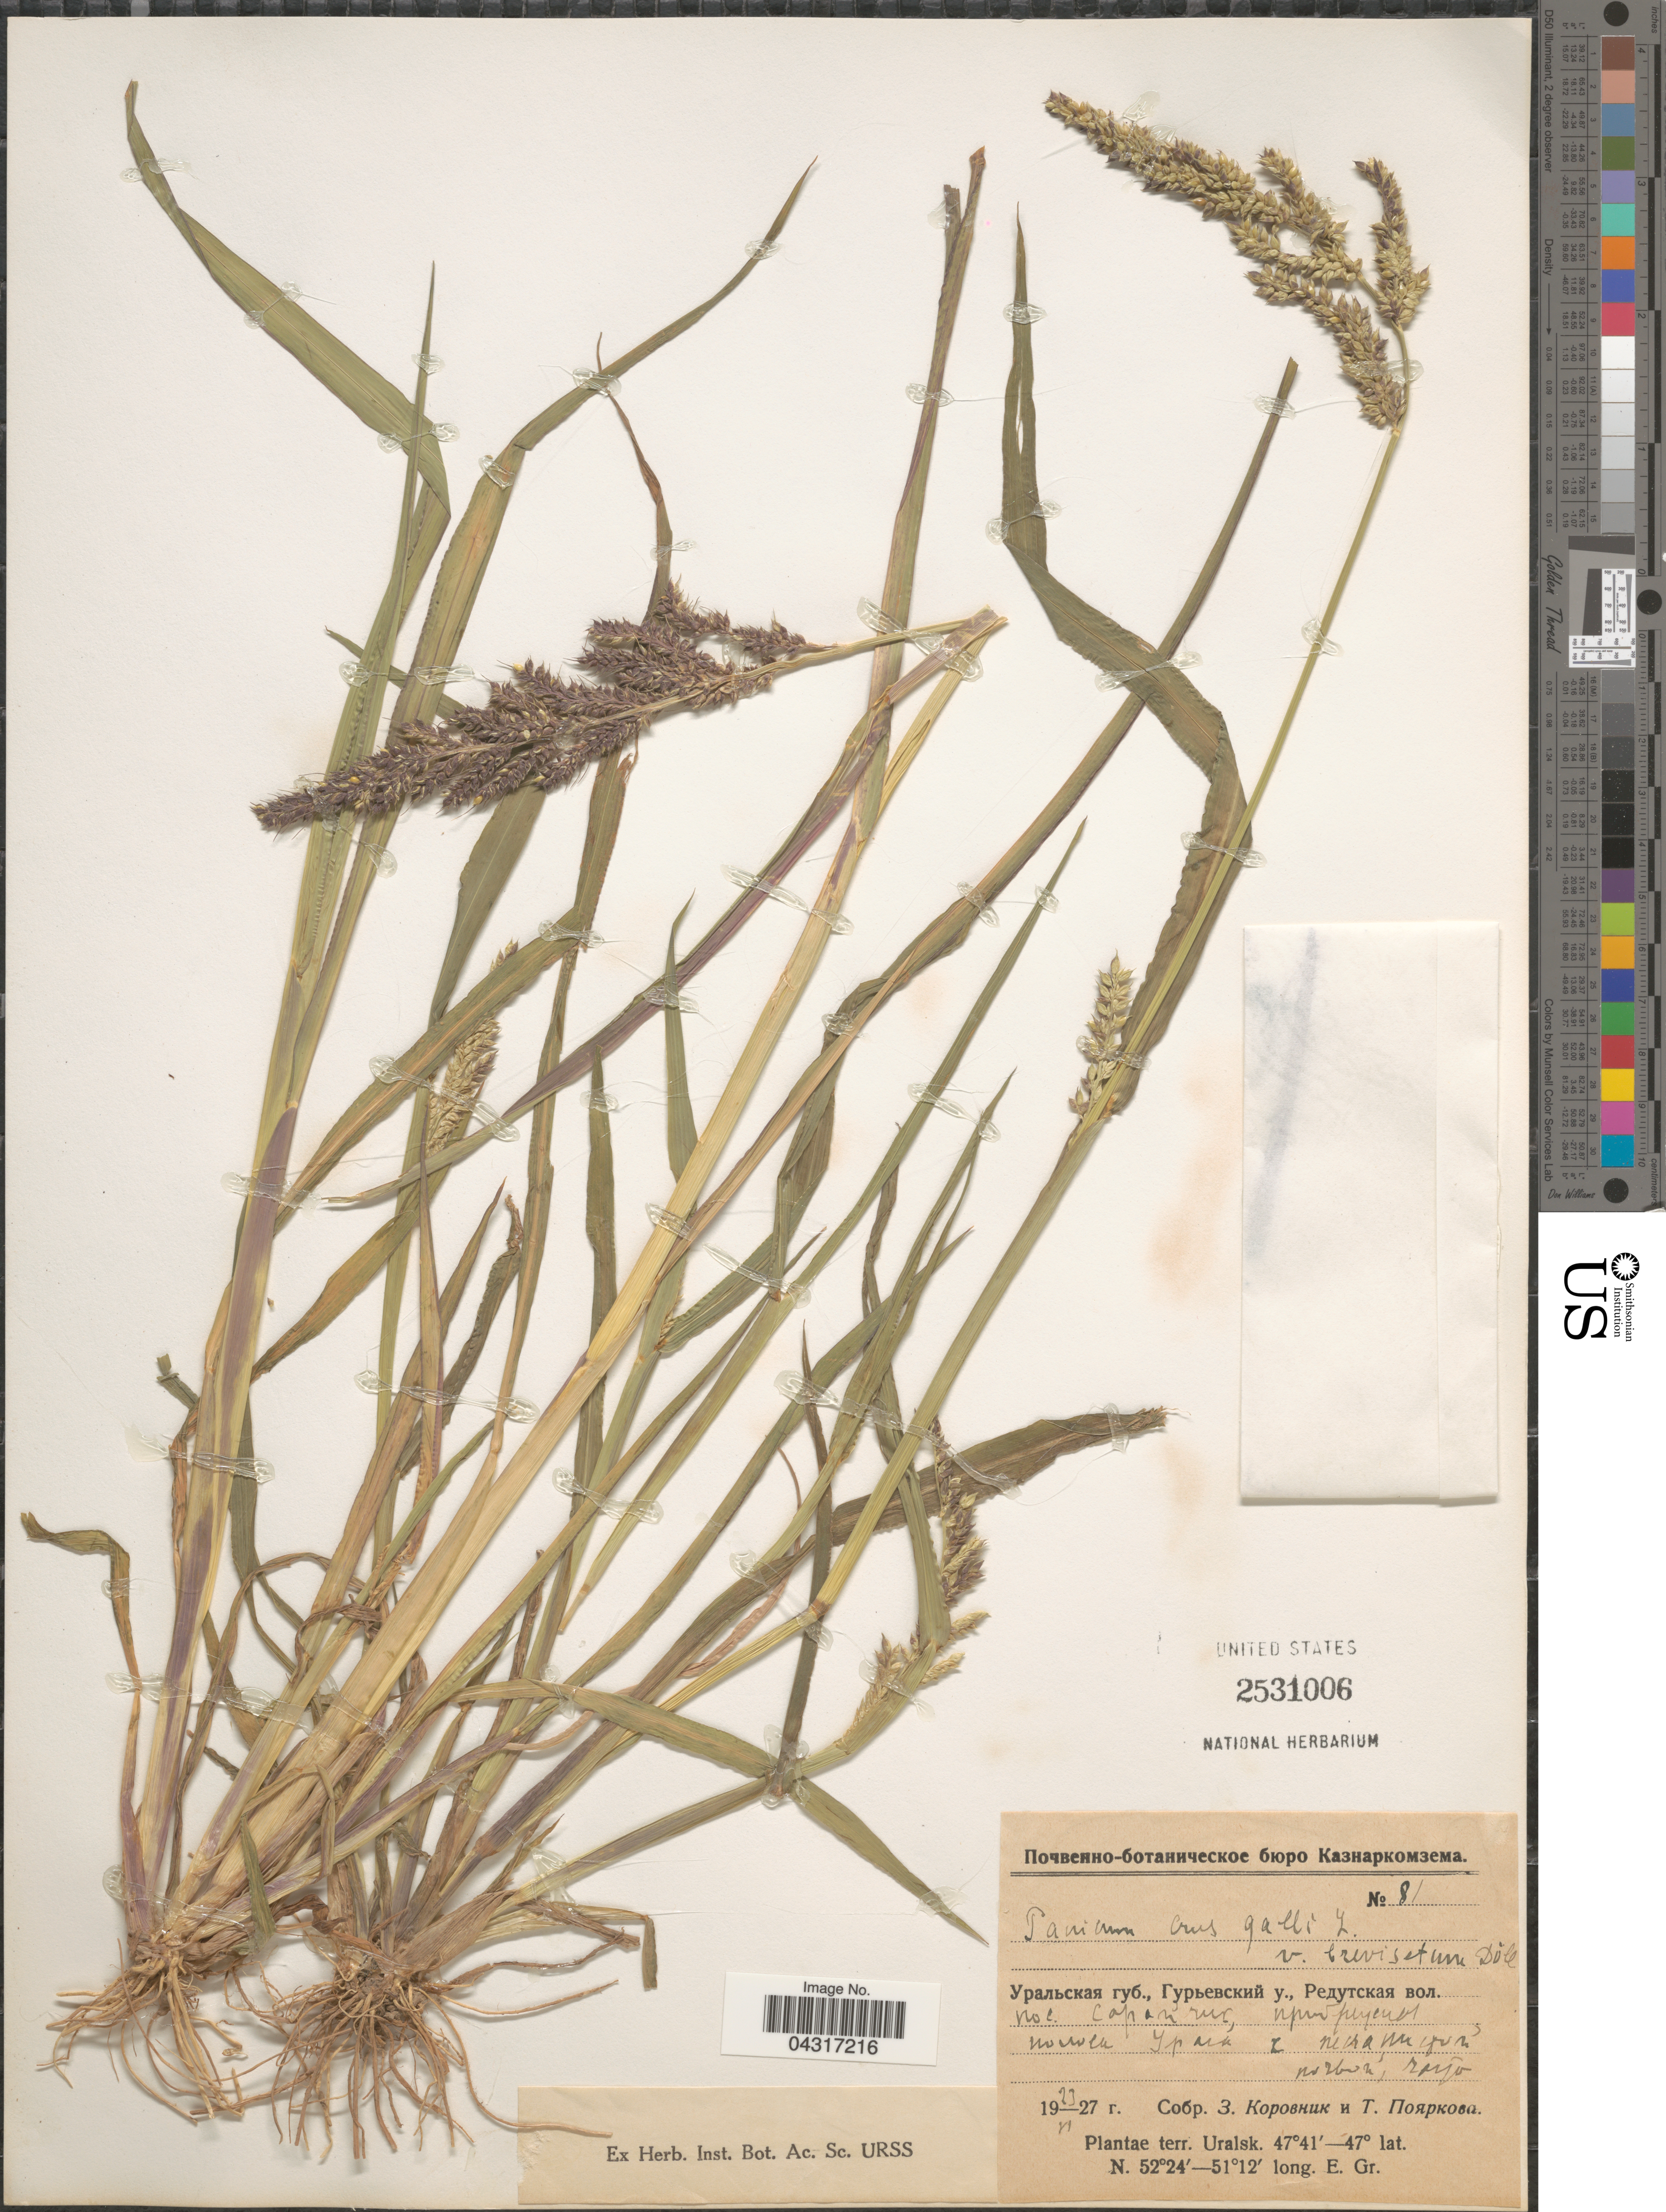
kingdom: Plantae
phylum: Tracheophyta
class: Liliopsida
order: Poales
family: Poaceae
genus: Echinochloa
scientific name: Echinochloa crus-galli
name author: (L.) P. Beauv.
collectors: Z. Korovnik & T. Poyarkova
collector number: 81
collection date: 1927-06-23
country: Kazakhstan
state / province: Atyrau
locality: Terr. Uralsk. Makhambet District, Saraychik.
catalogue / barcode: US 2531006